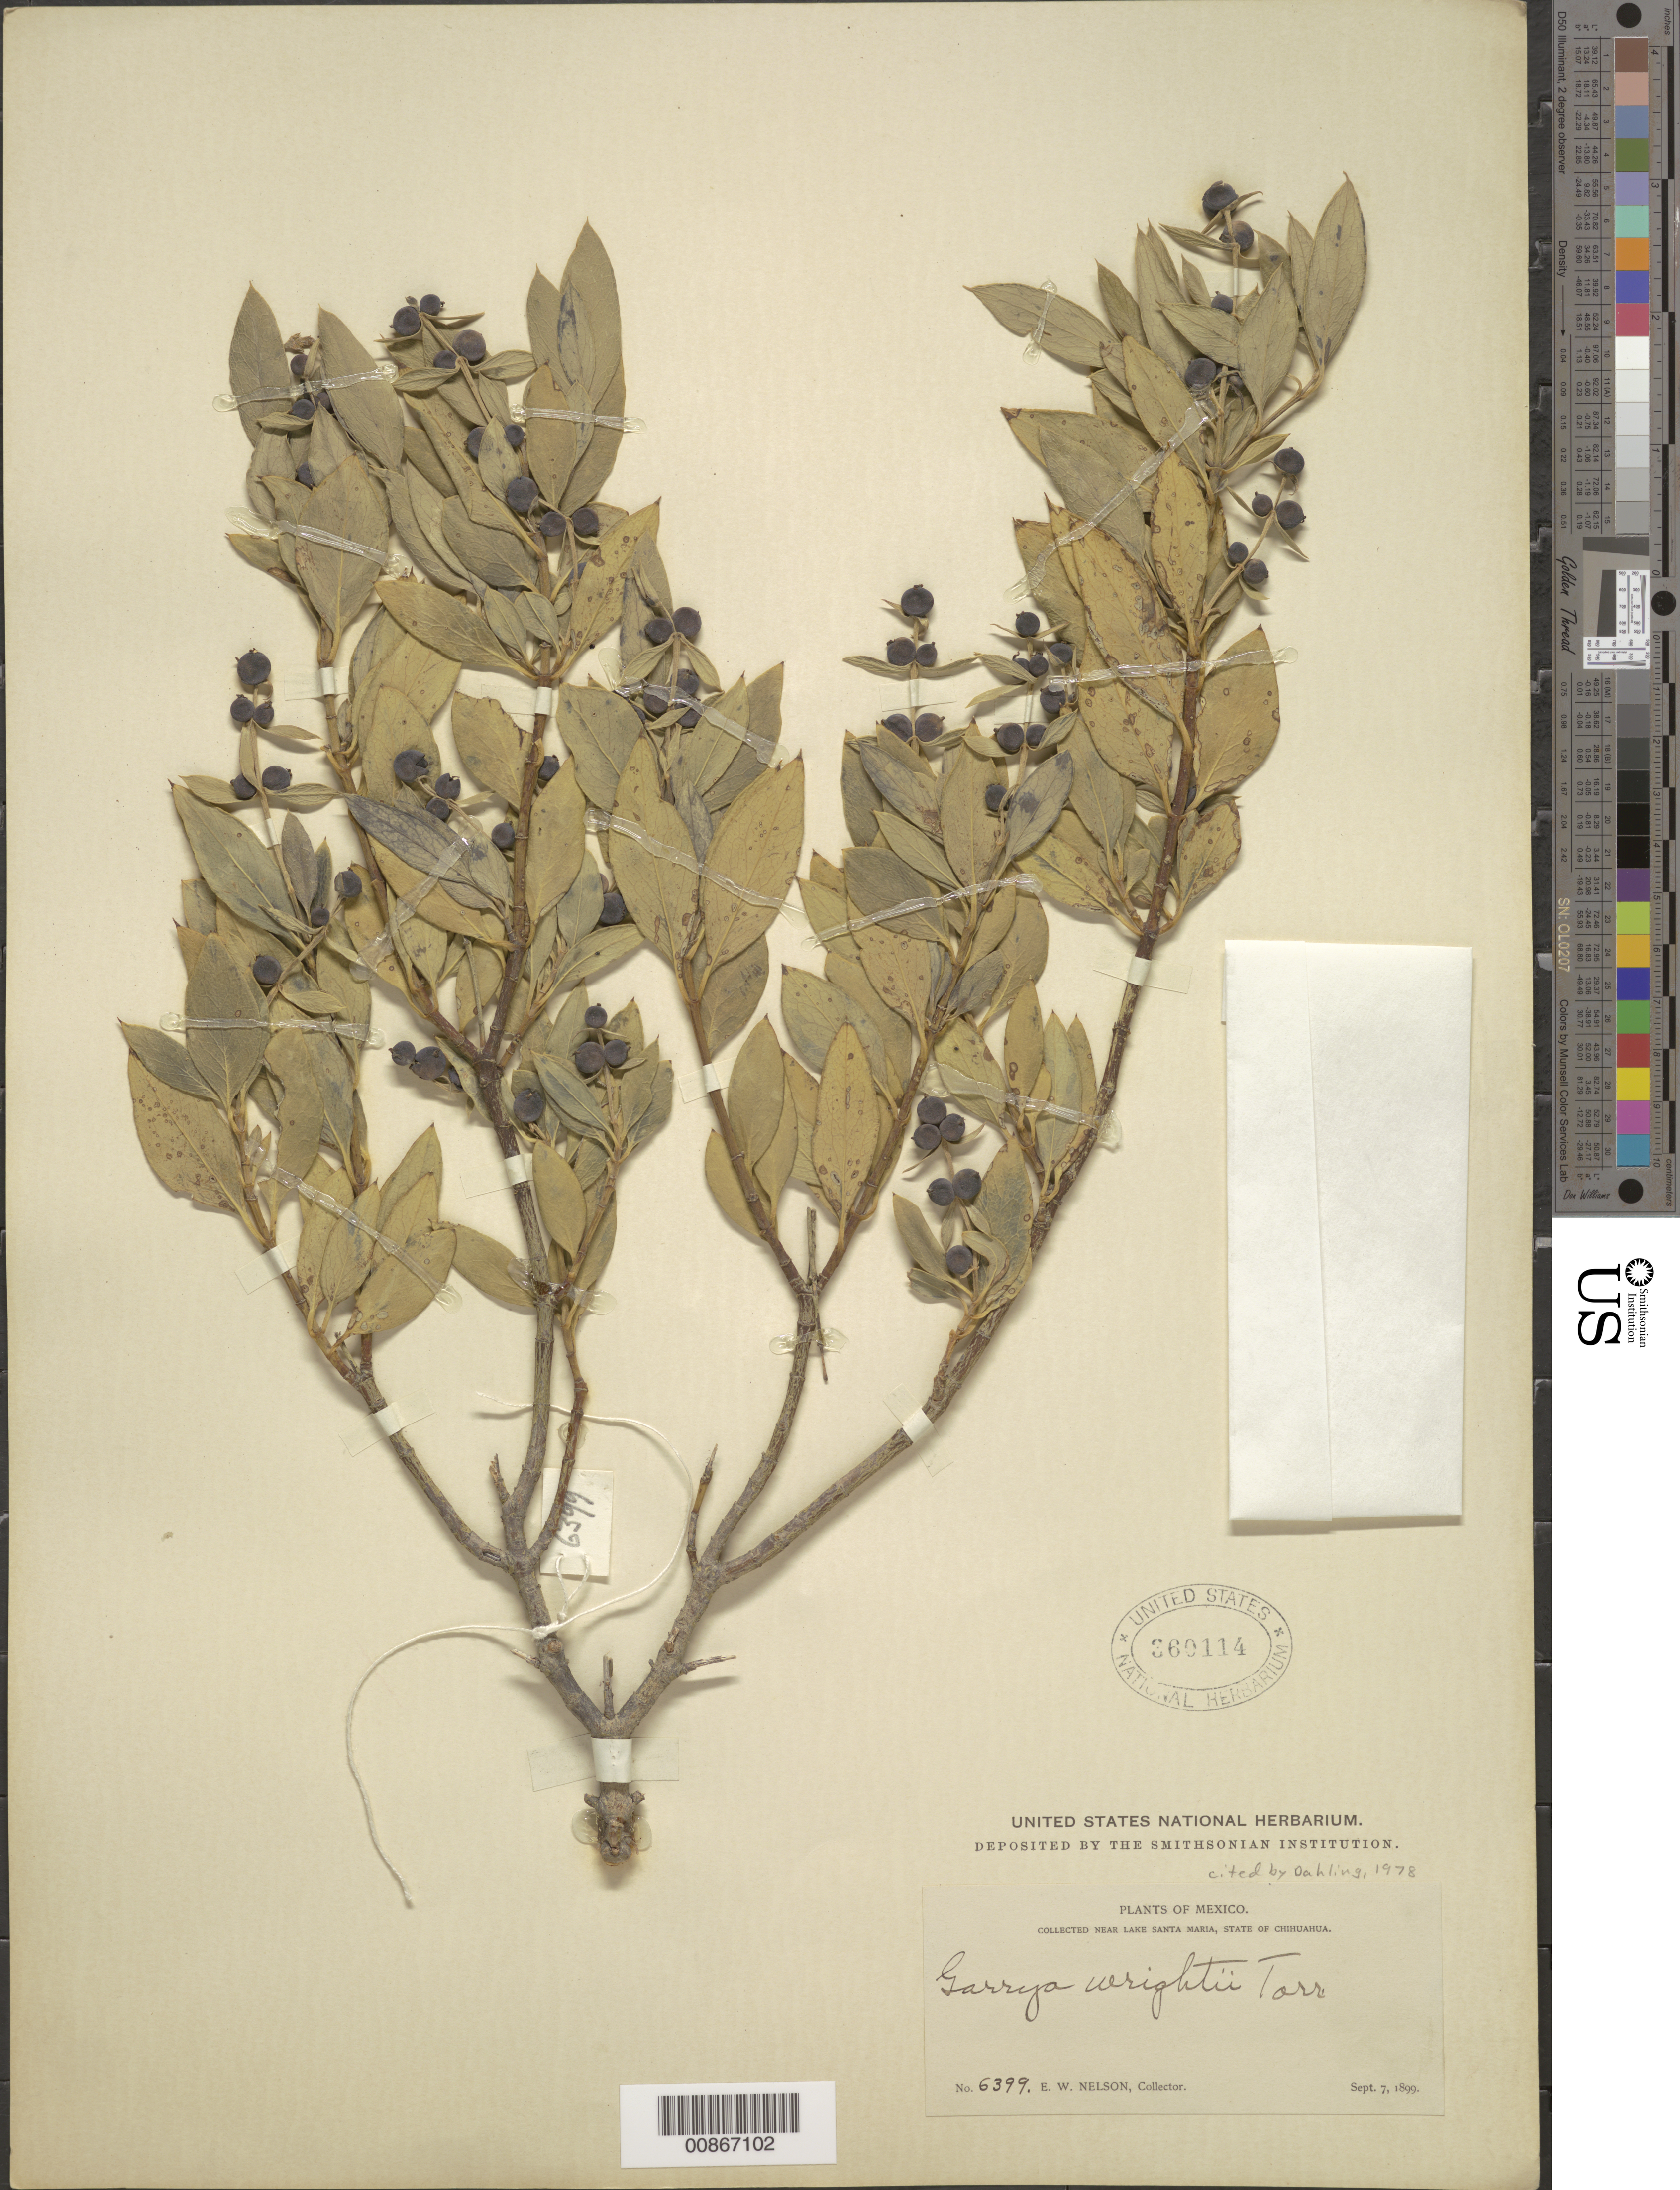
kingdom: Plantae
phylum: Tracheophyta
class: Magnoliopsida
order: Garryales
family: Garryaceae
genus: Garrya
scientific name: Garrya wrightii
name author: Torr.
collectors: E. W. Nelson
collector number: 6399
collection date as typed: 07 Sep 1899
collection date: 1899-09-07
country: Mexico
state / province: Chihuahua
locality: Near Lake Santa Maria, Chihuahua.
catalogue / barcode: US 360114